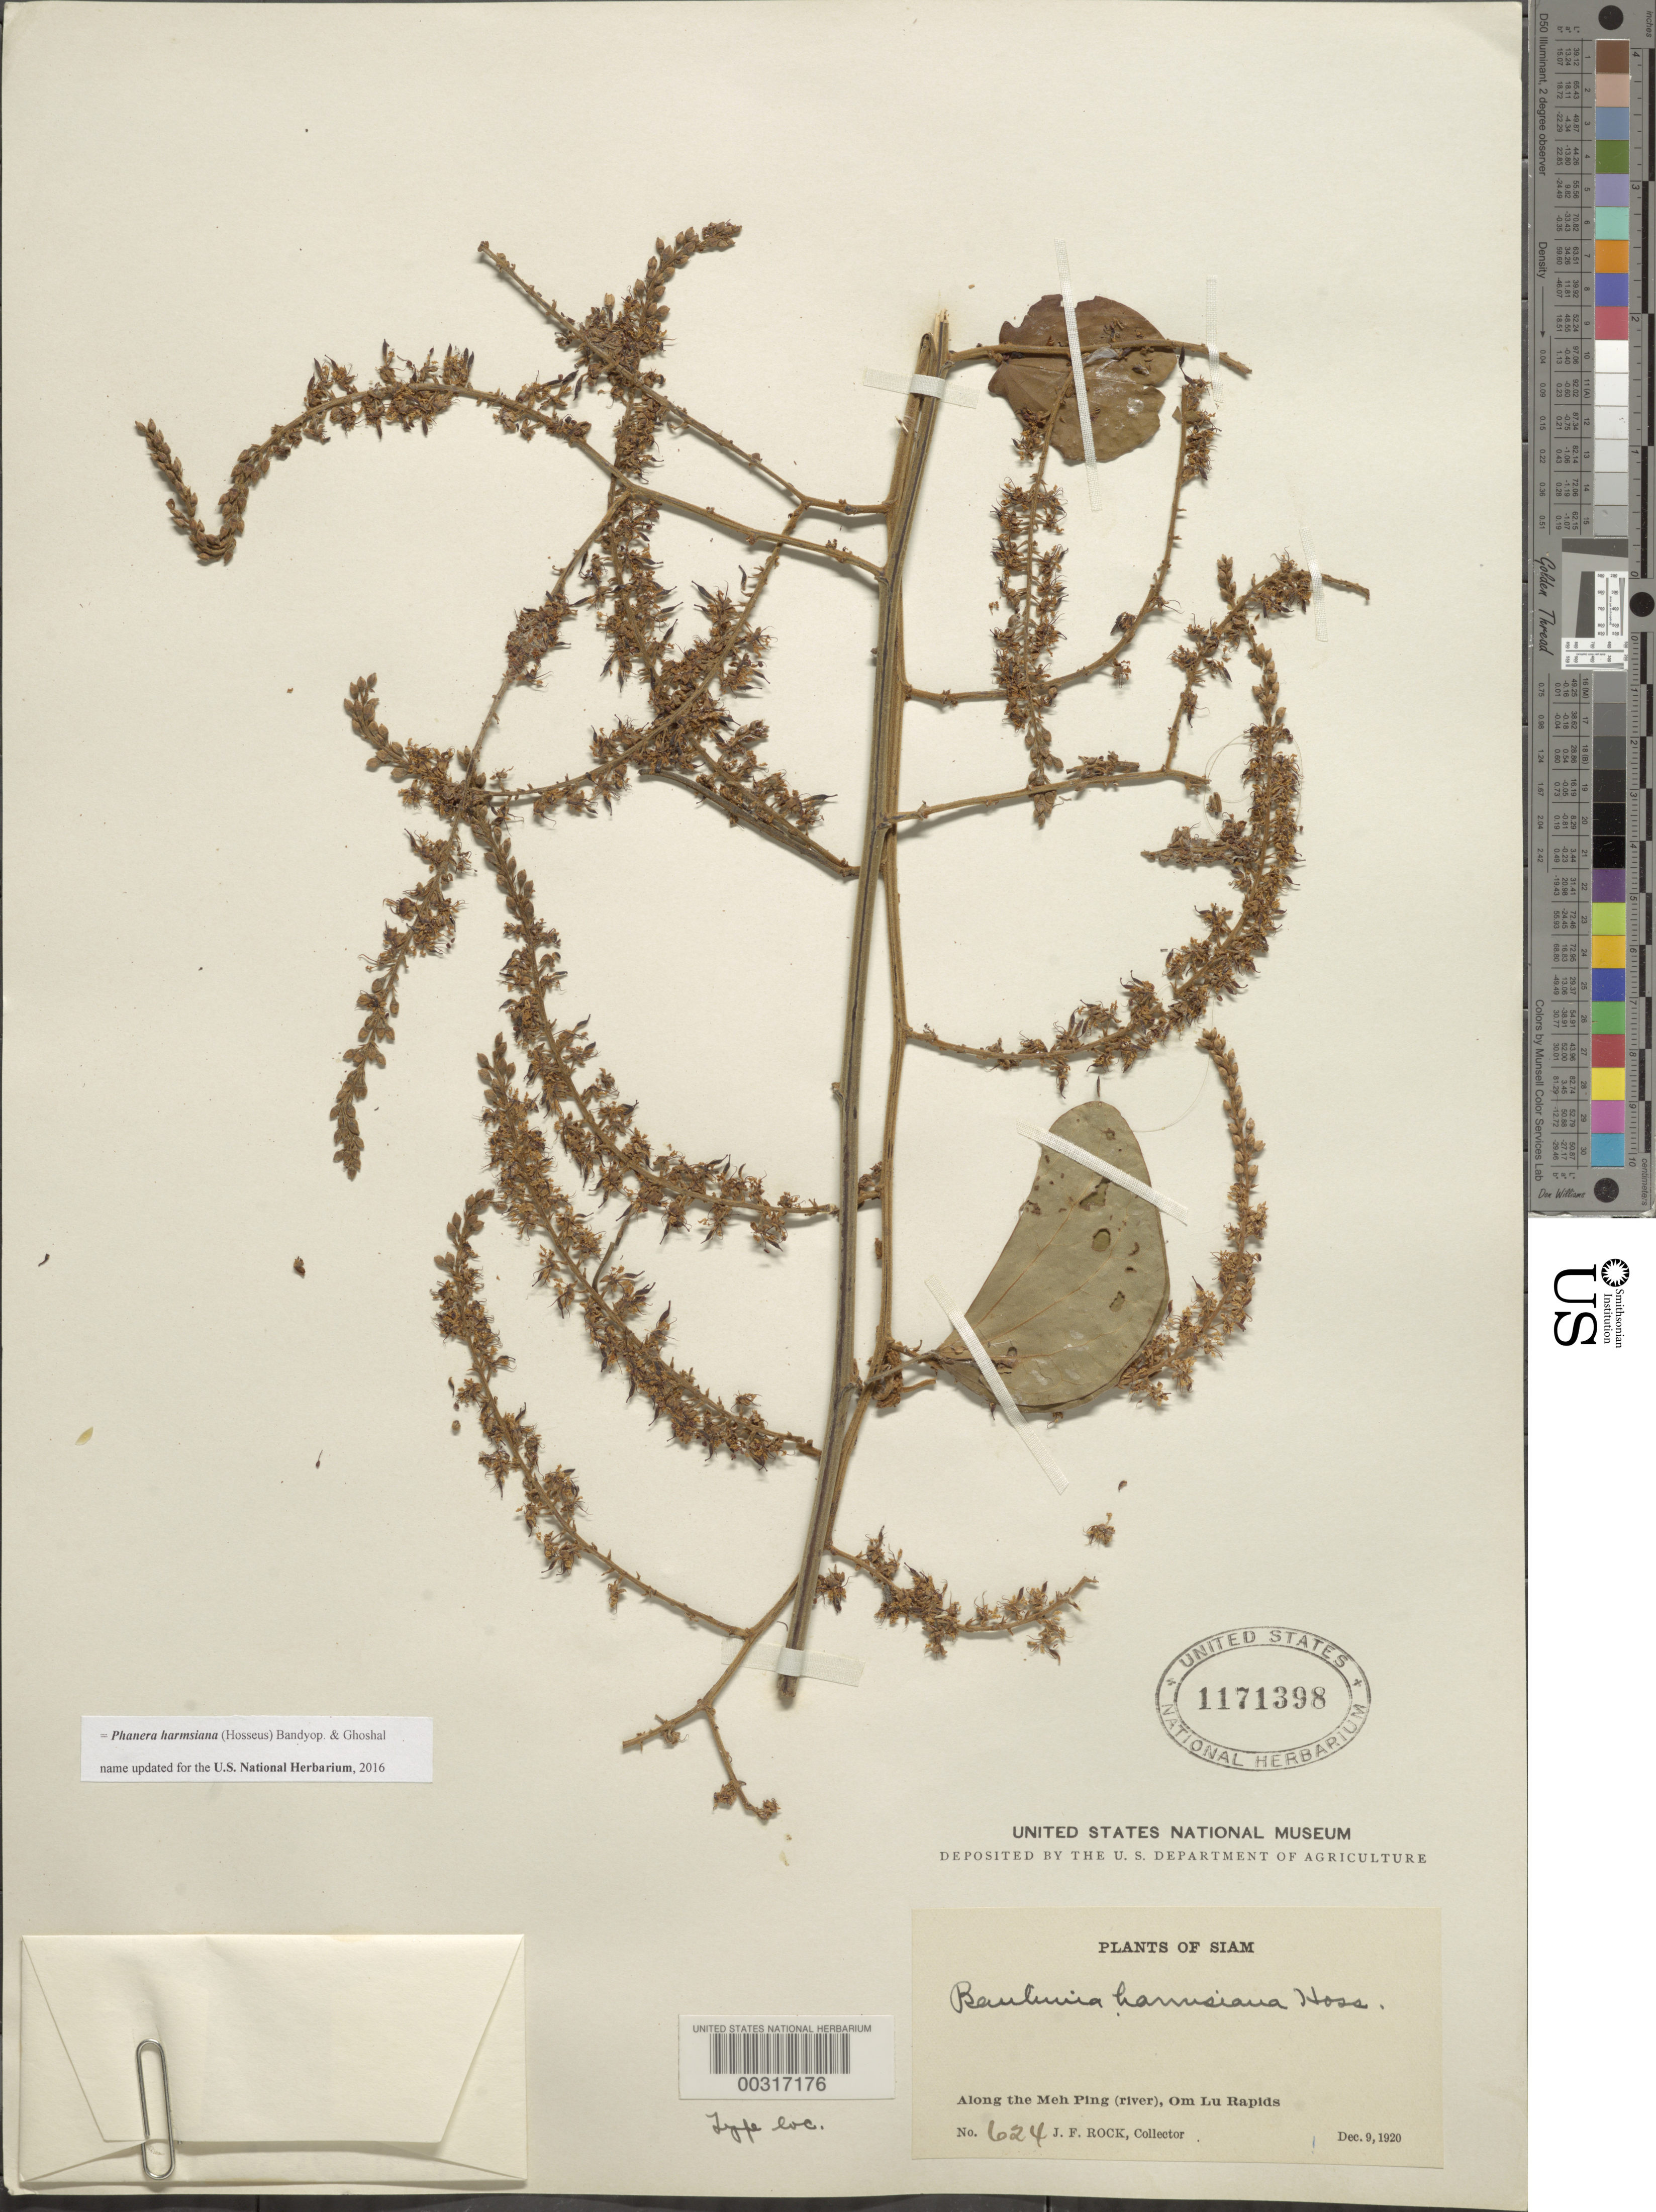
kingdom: Plantae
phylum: Tracheophyta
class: Magnoliopsida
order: Fabales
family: Fabaceae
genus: Phanera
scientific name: Phanera harmsiana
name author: (Hosseus) Bandyop. & Ghoshal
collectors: J. F. Rock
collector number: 624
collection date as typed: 09 Dec 1920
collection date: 1920-12-09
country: Thailand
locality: Along the meh ping river, om lu rapids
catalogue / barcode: US 1171398